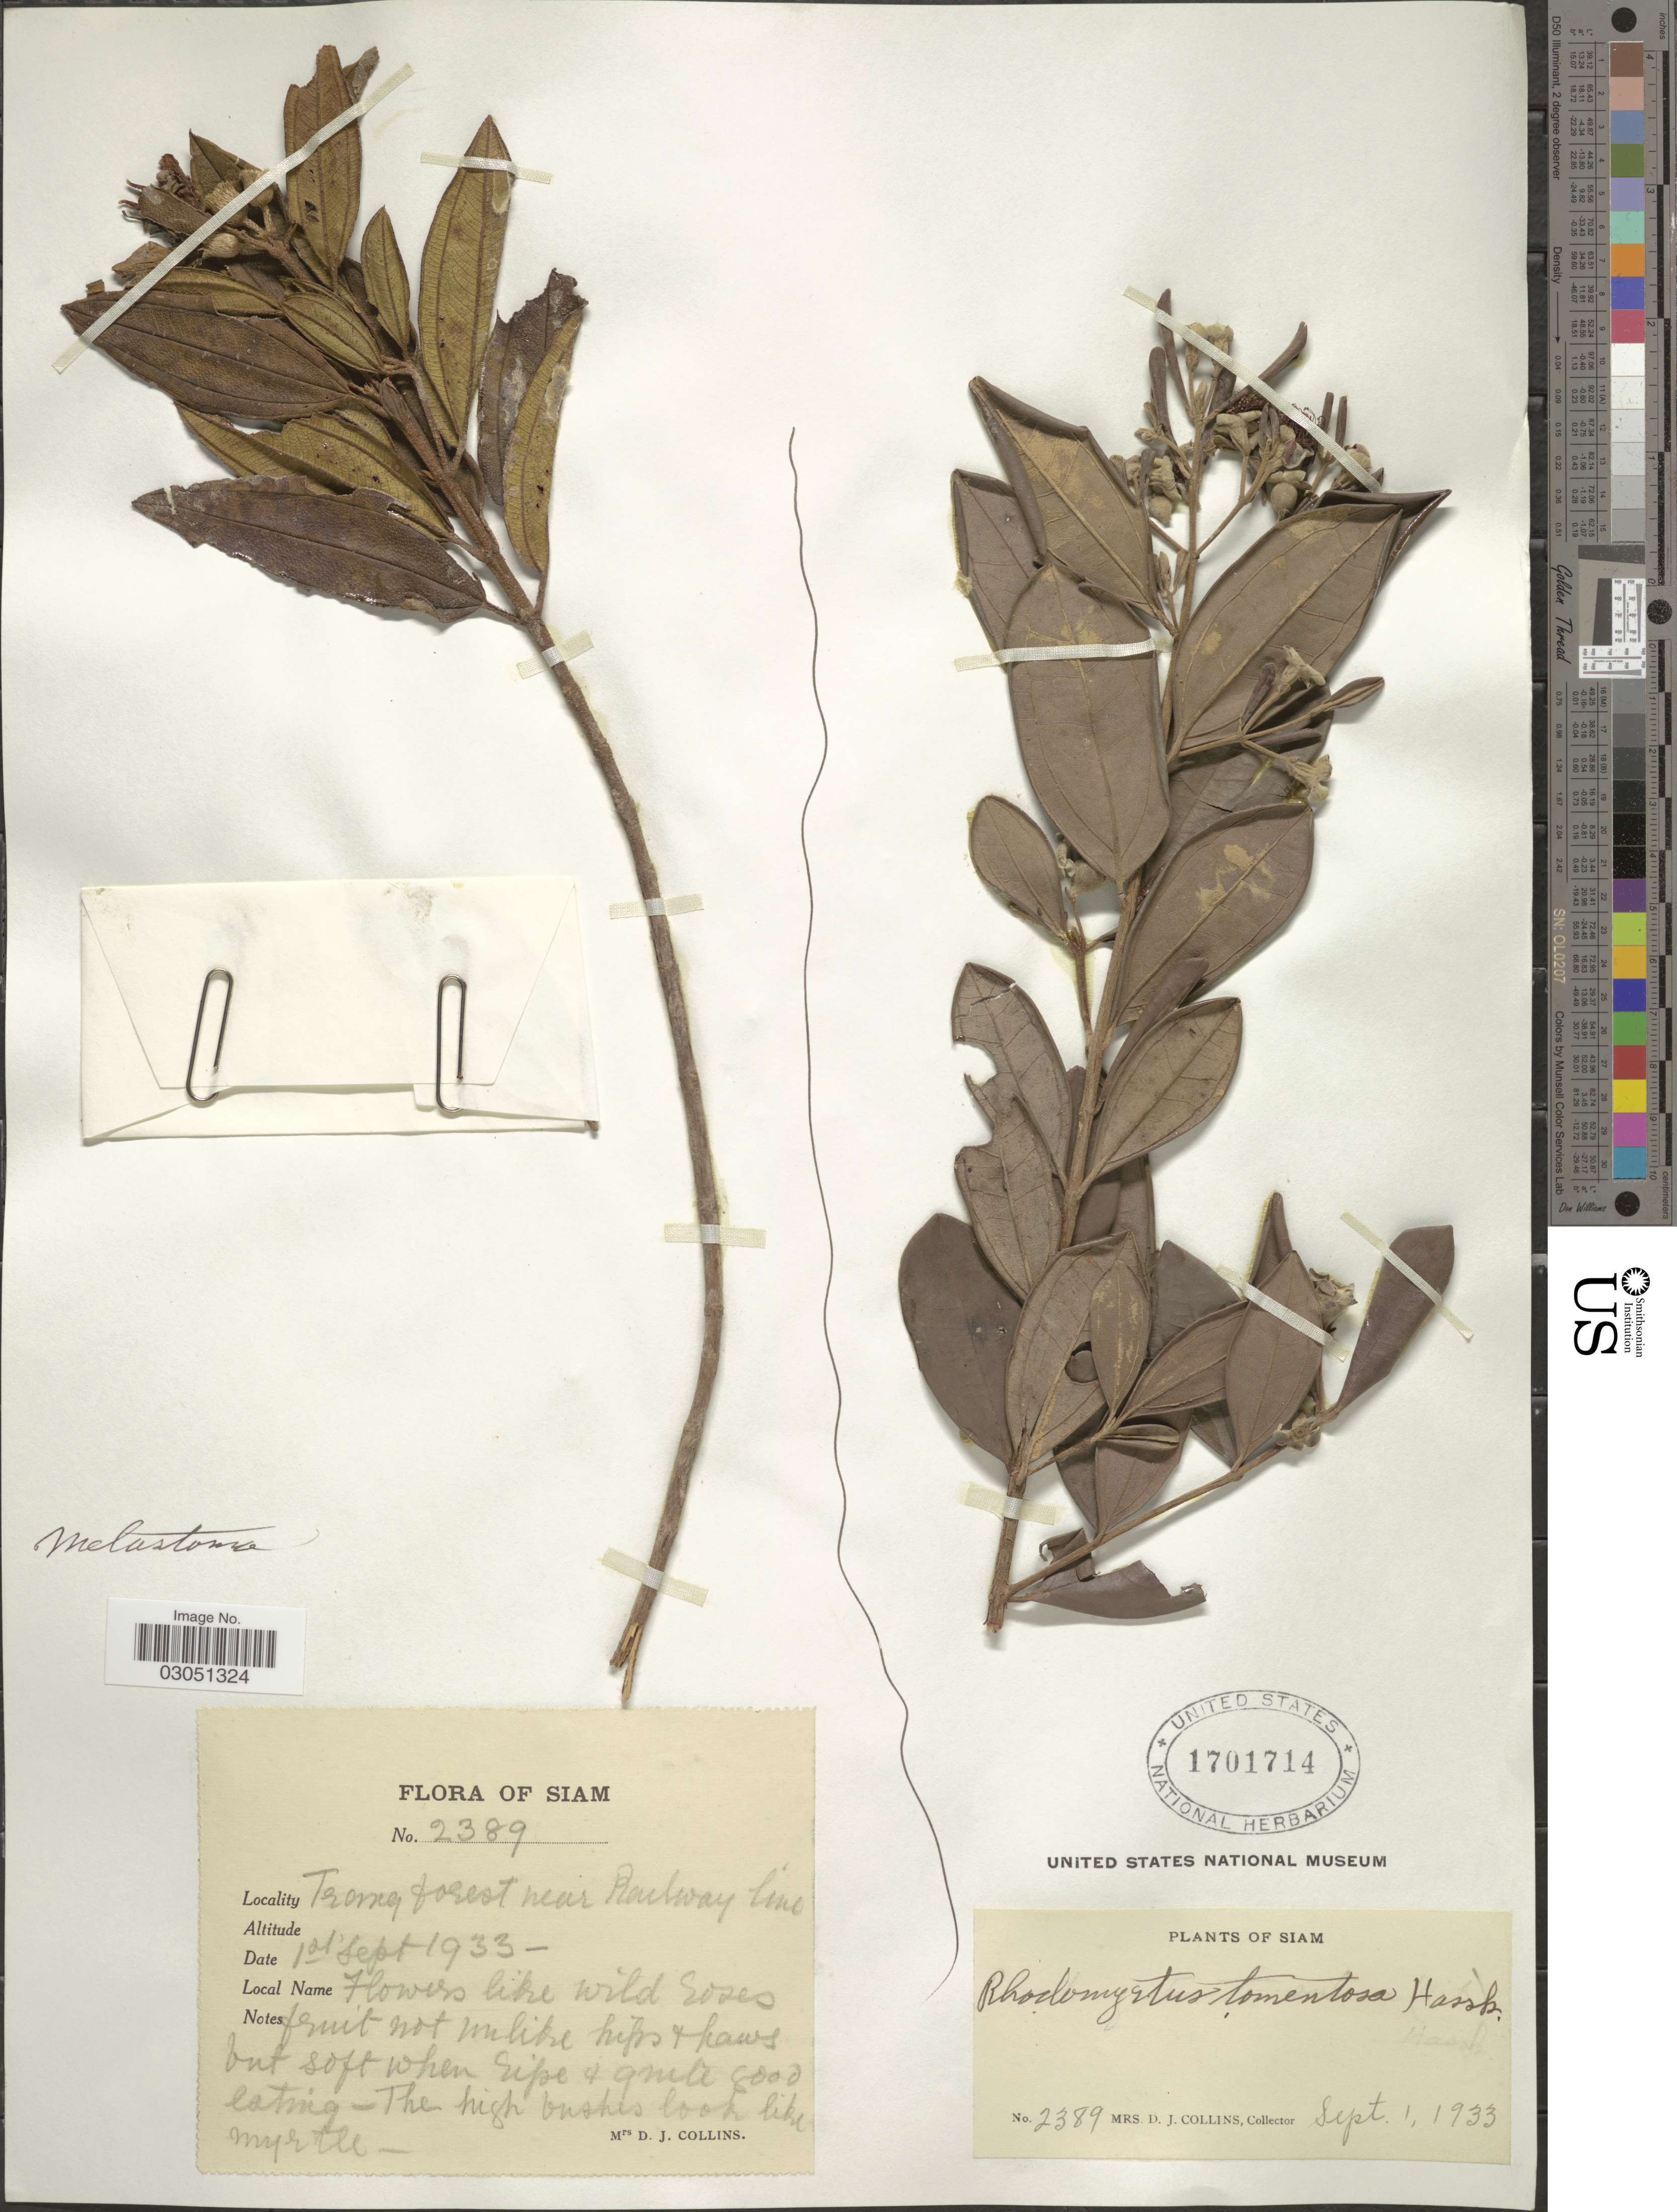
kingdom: Plantae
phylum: Tracheophyta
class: Magnoliopsida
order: Myrtales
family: Myrtaceae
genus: Rhodomyrtus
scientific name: Rhodomyrtus tomentosa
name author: (Aiton) Hassk.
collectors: Mrs. D. J. Collins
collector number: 2389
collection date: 1933-09-01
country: Thailand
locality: Siam, Trang Forest near Railway line.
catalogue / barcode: US 1701714